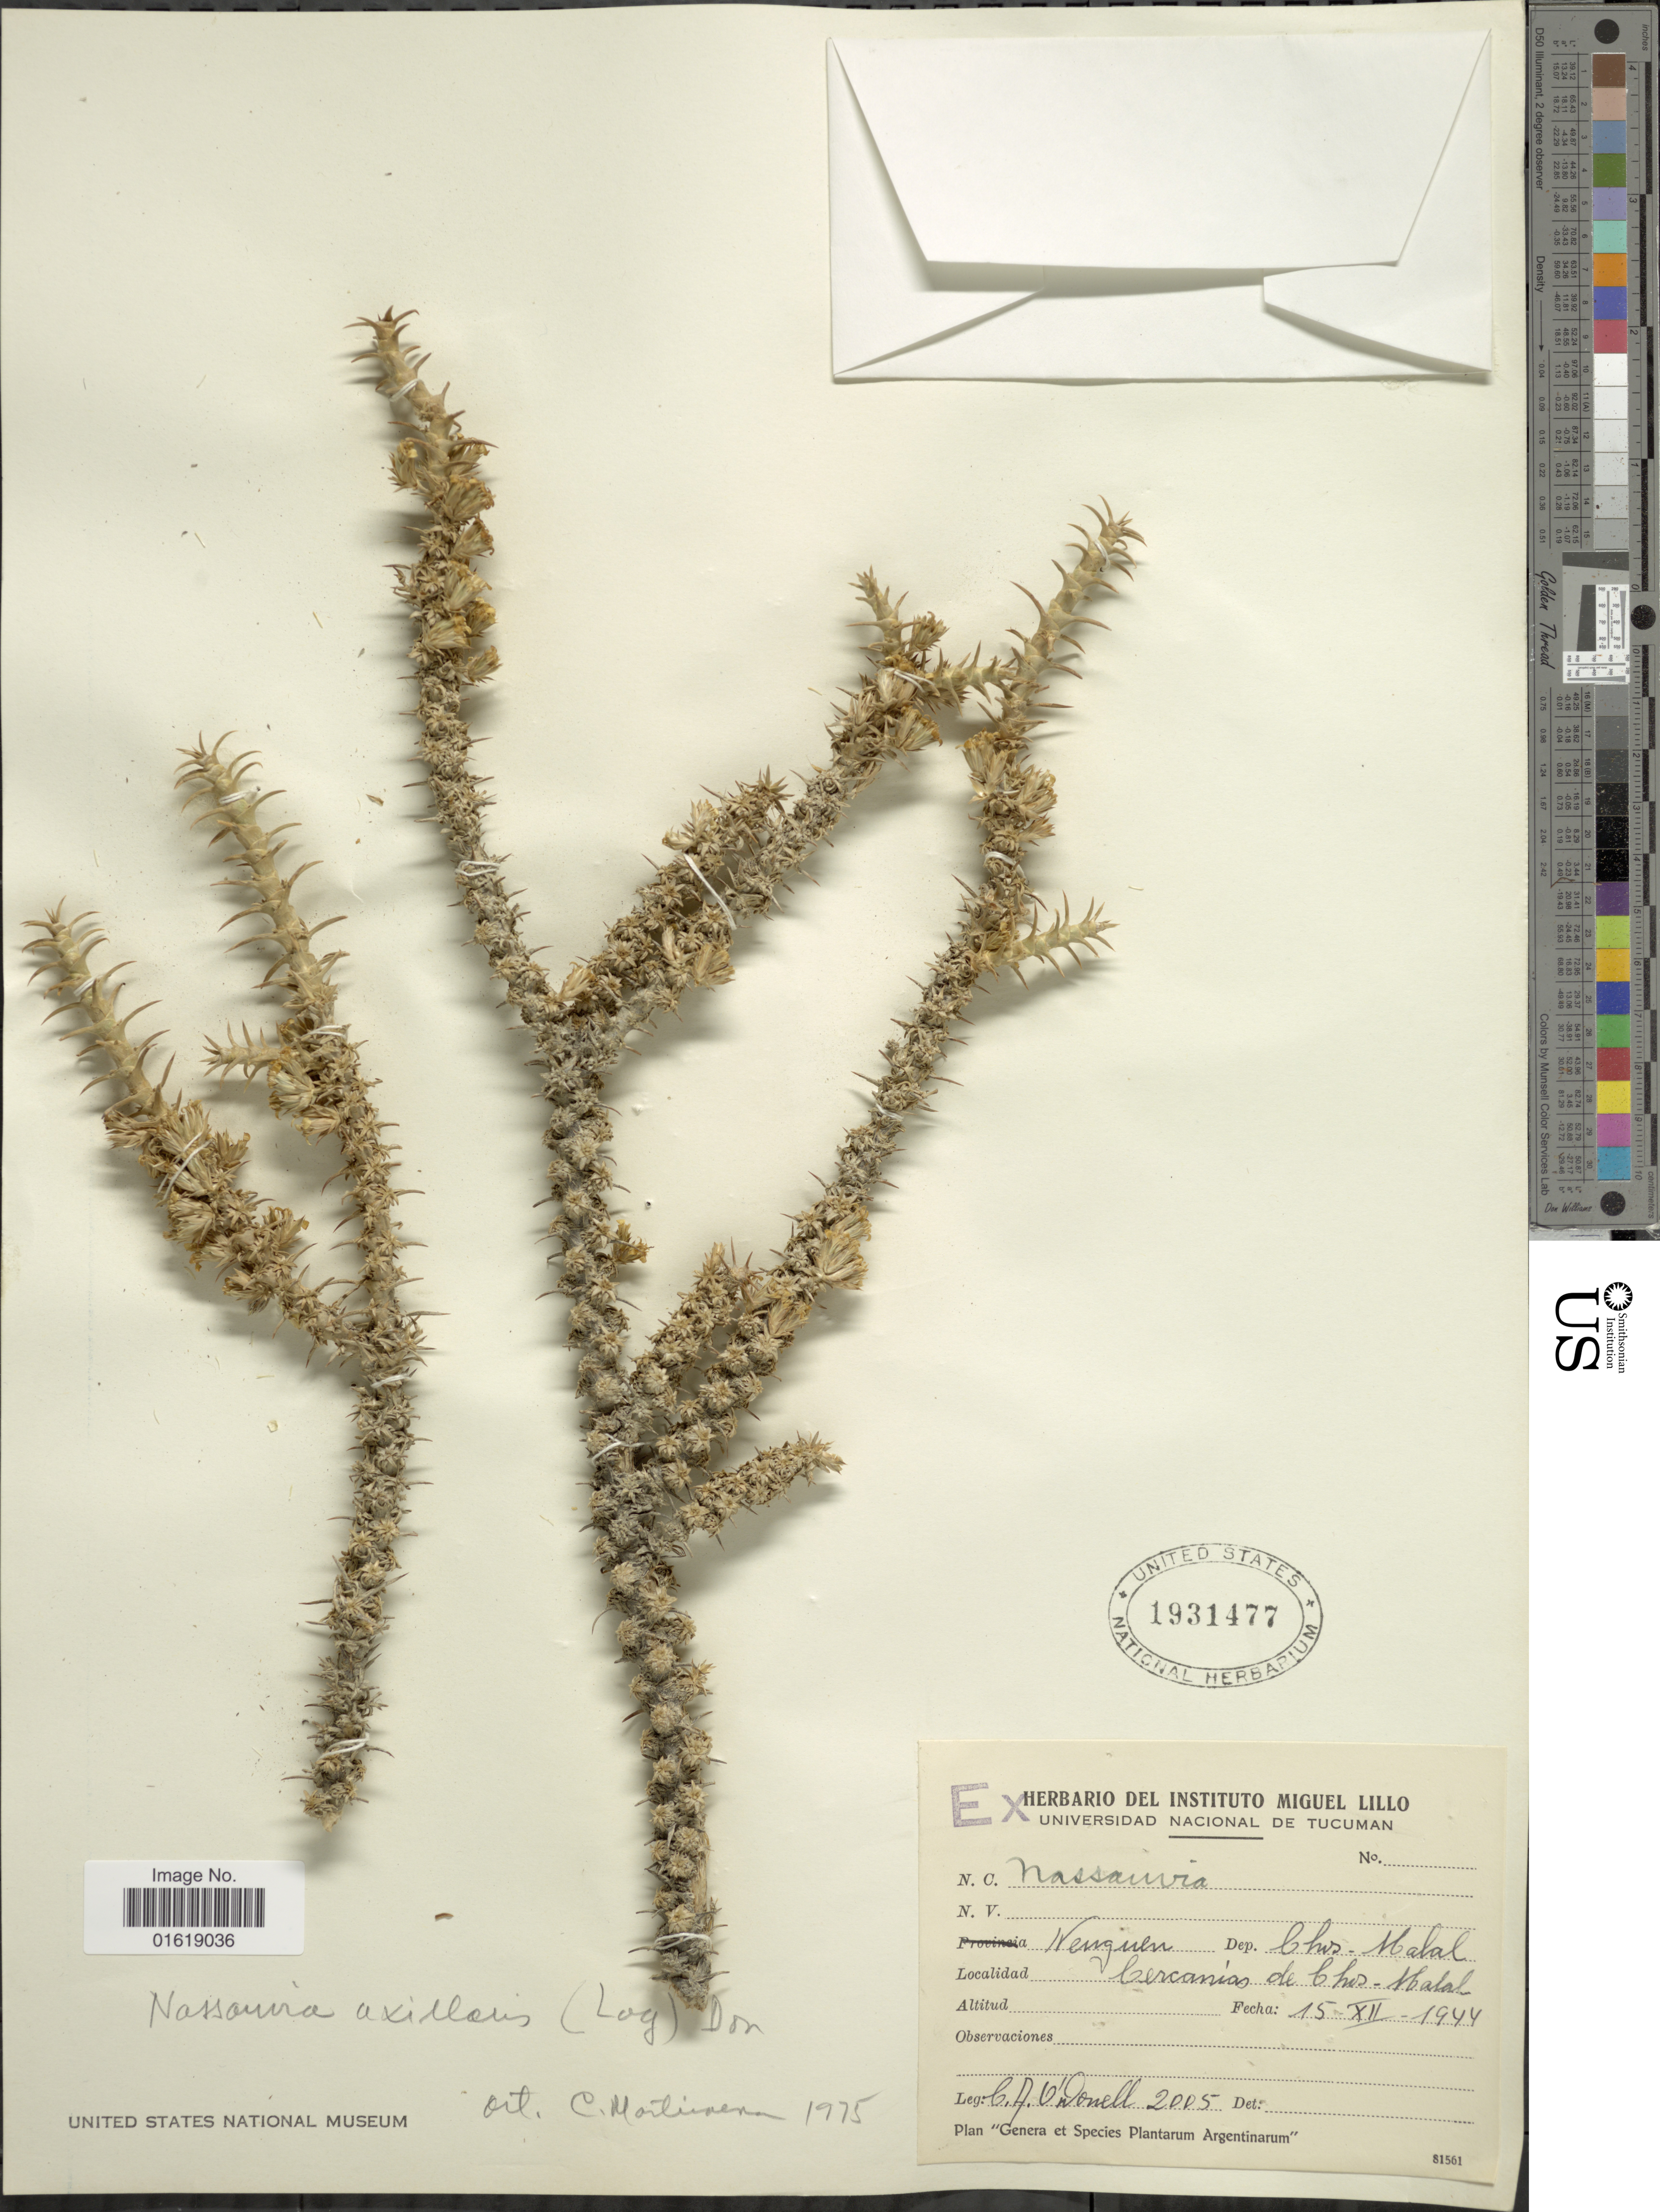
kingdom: Plantae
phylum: Tracheophyta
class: Magnoliopsida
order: Asterales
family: Asteraceae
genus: Nassauvia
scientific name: Nassauvia axillaris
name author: D. Don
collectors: C. A. O'Donell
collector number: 2005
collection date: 1944-12-15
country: Argentina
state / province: Neuquen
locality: Dep. Chos Malal. Cercanías de Chos Malal.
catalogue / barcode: US 1931477